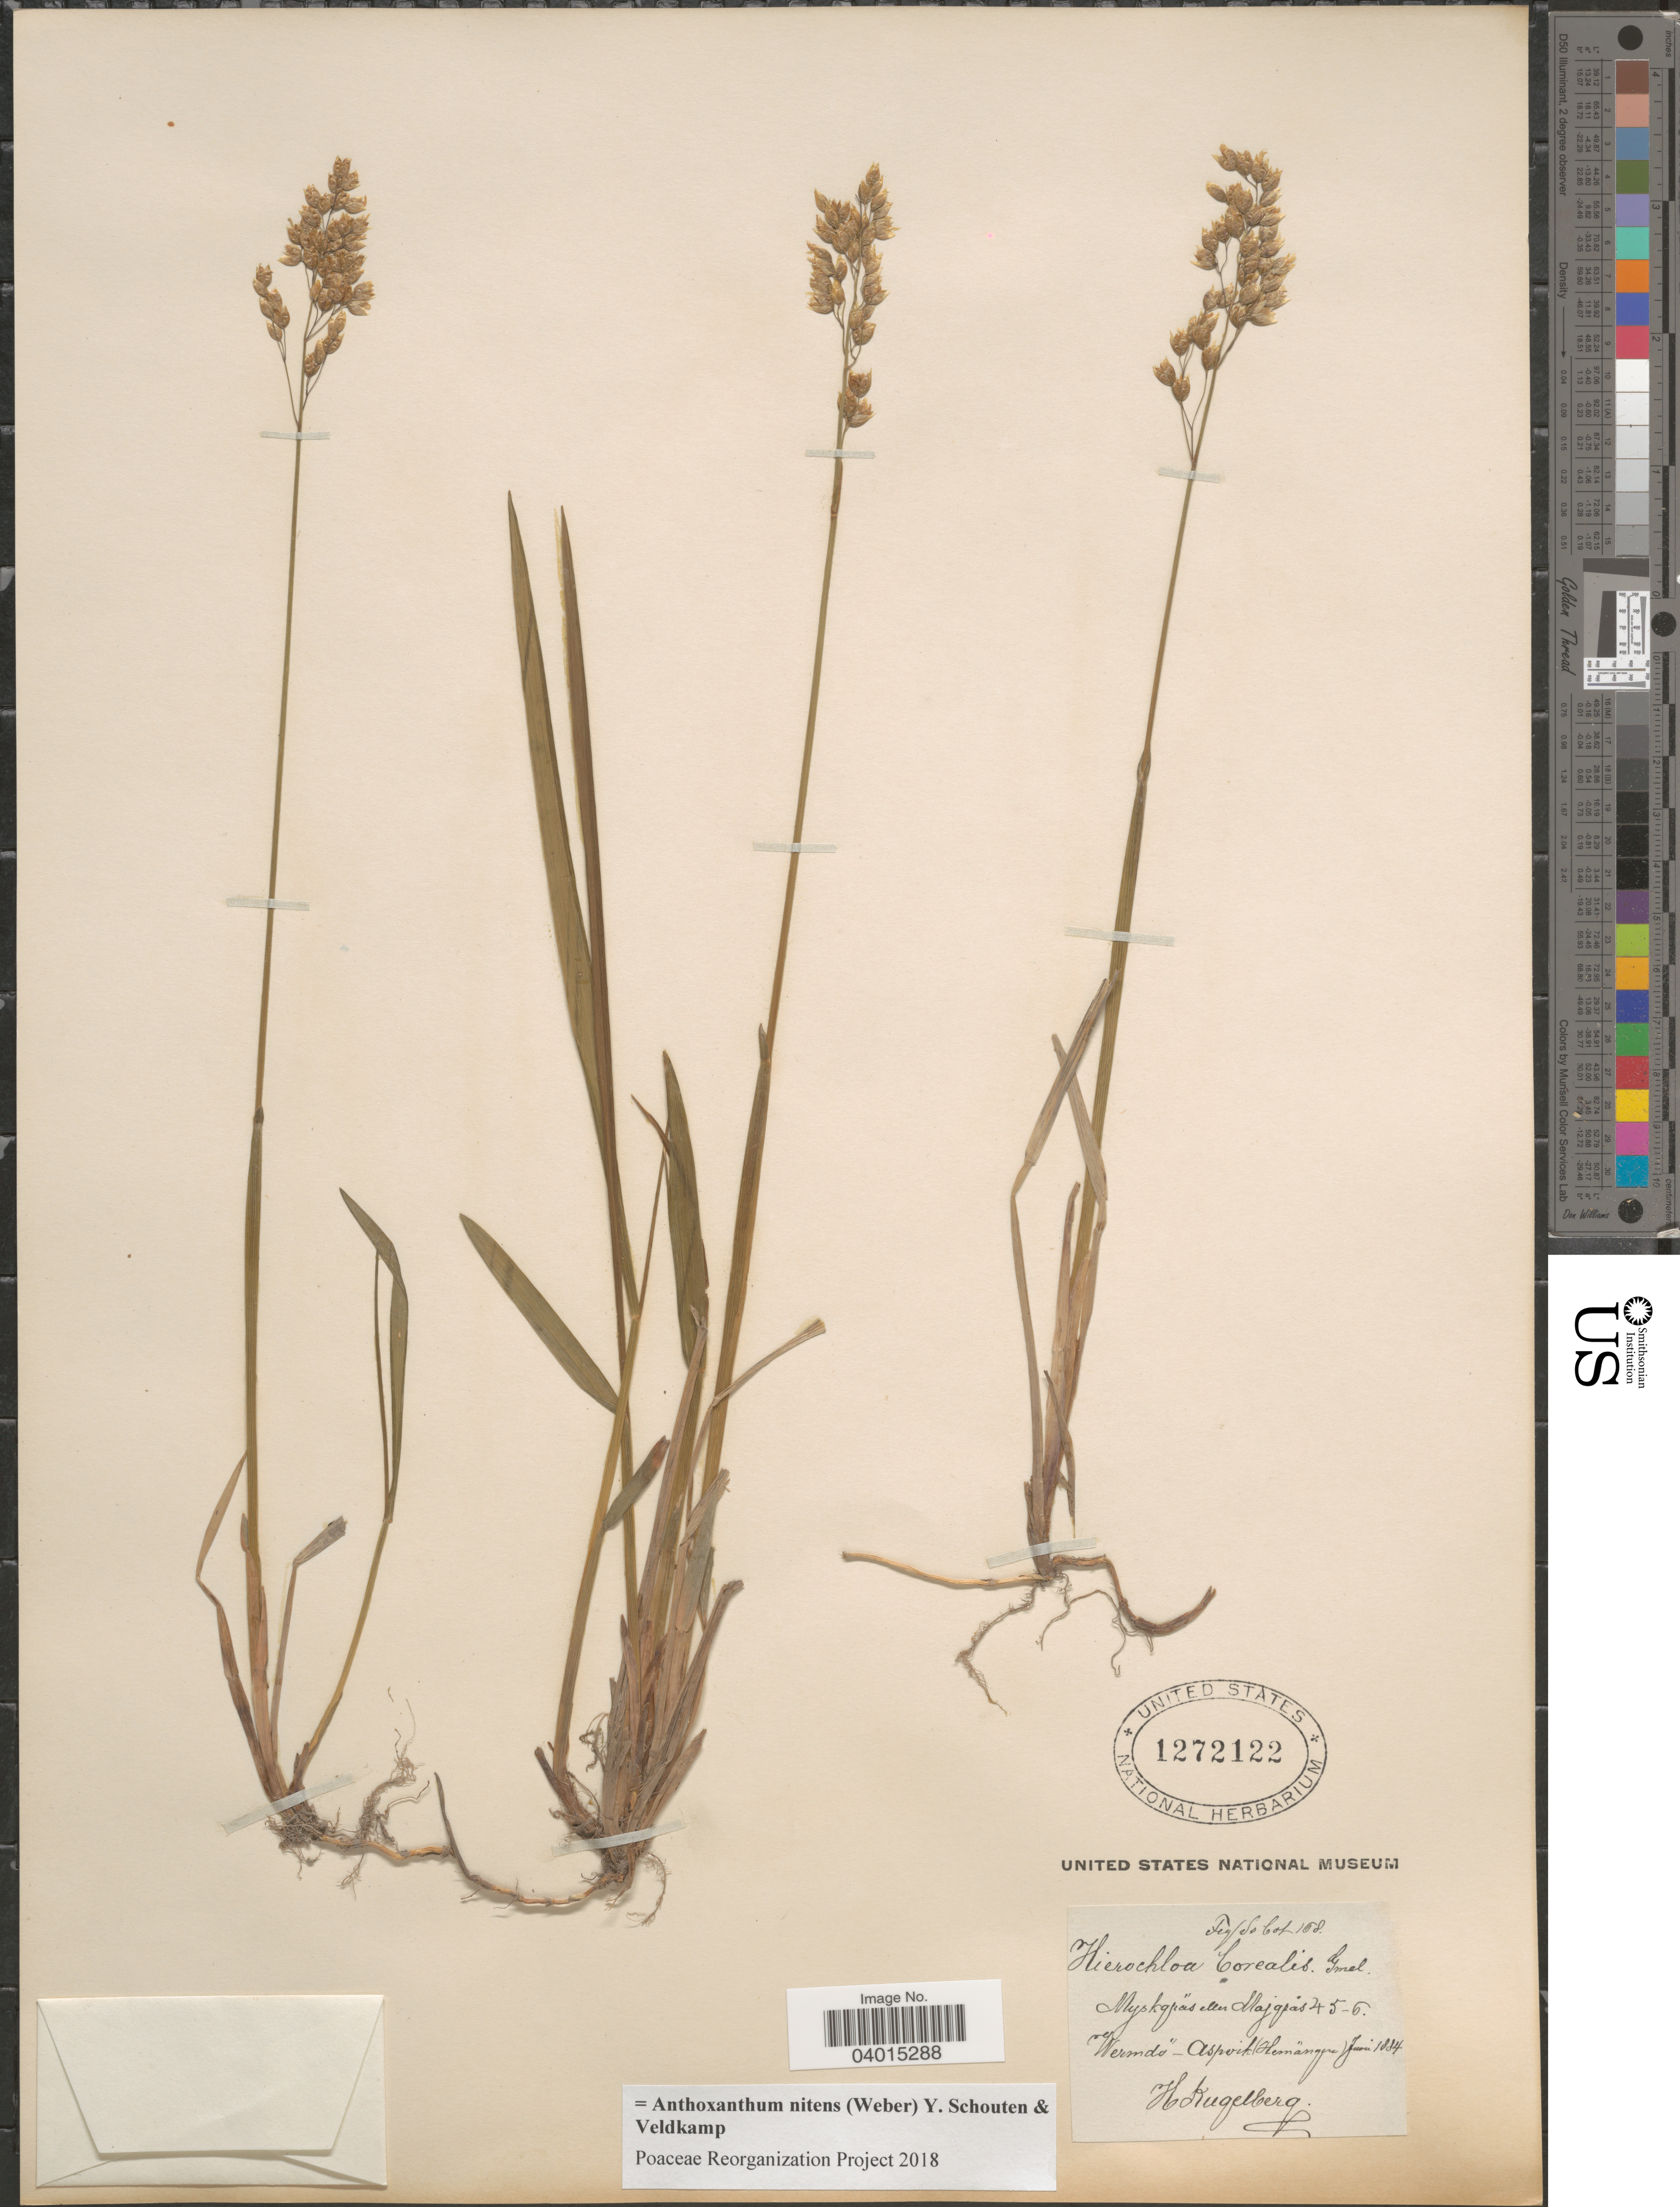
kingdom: Plantae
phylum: Tracheophyta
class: Liliopsida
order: Poales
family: Poaceae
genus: Anthoxanthum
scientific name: Anthoxanthum nitens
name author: (G.H. Weber) R.T.A. Schouten & Veldkamp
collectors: H. Kugelberg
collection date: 1884-06-01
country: Sweden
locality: Warmdö- Aspvik (Hemãngere).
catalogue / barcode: US 1272122